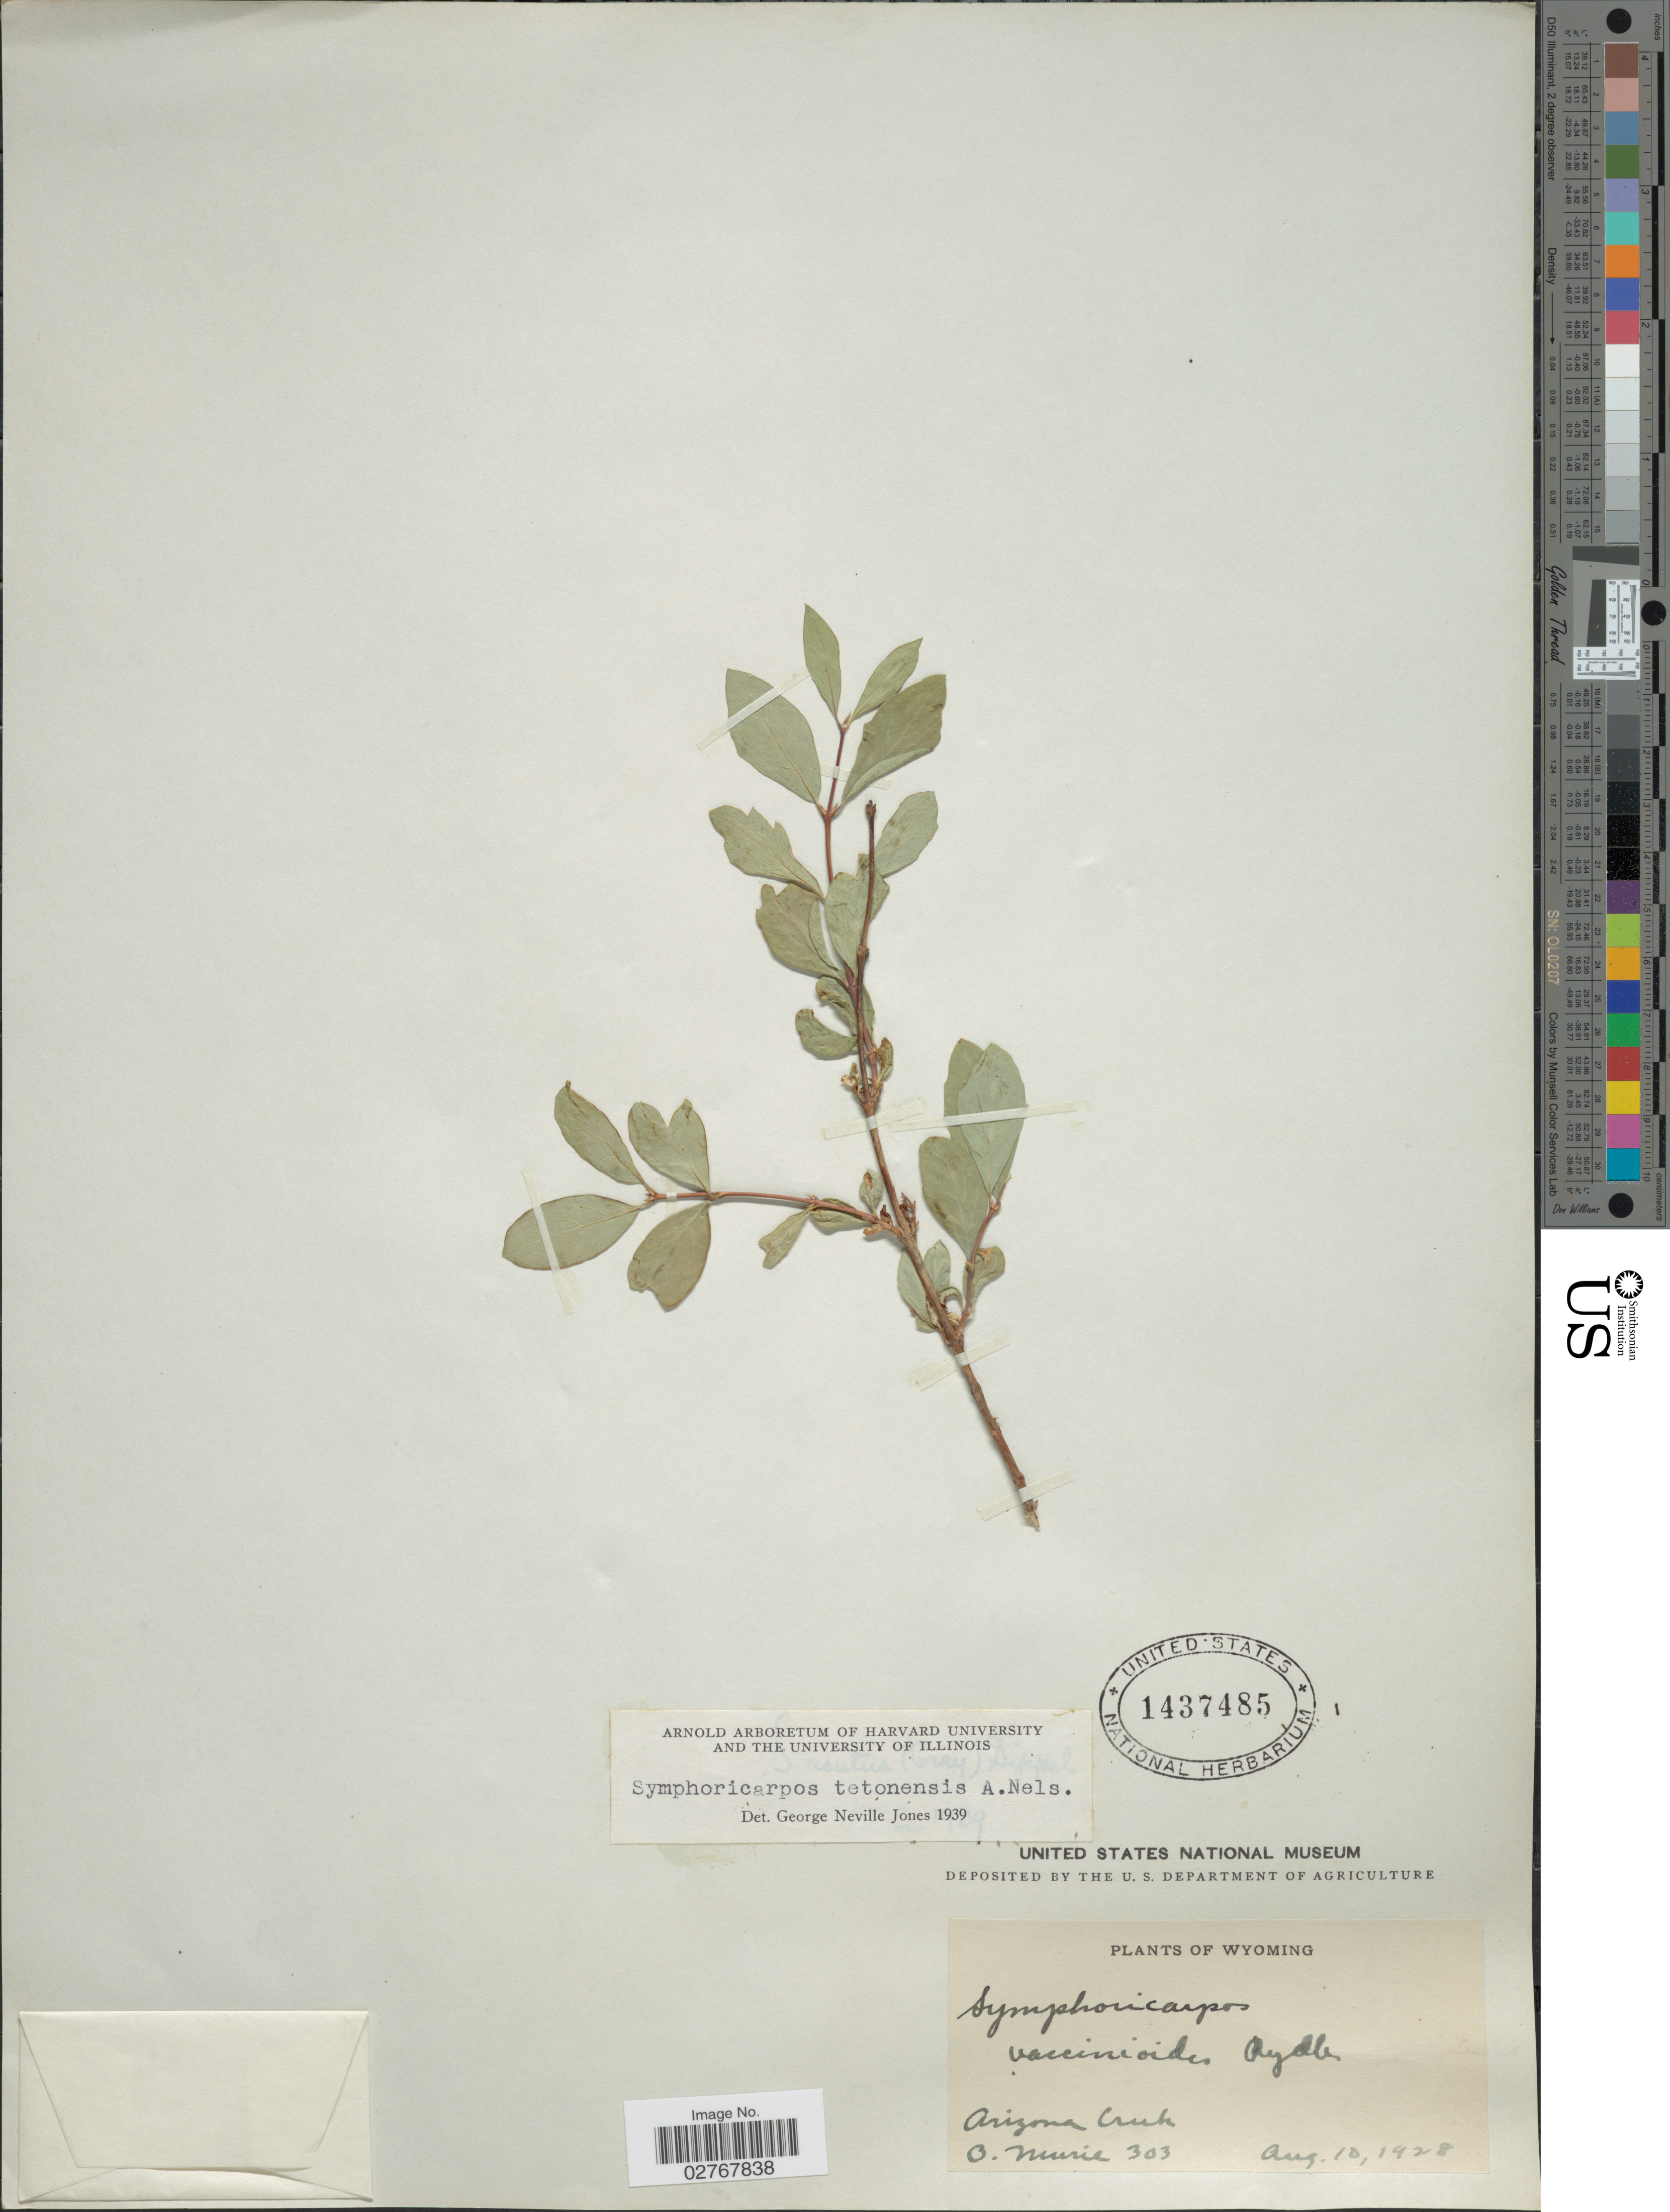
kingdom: Plantae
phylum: Tracheophyta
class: Magnoliopsida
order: Dipsacales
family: Caprifoliaceae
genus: Symphoricarpos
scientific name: Symphoricarpos tetonensis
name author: A. Nelson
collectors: O. Murie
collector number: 303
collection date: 1928-08-10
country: United States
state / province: Wyoming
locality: Arizona Creek.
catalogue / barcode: US 1437485